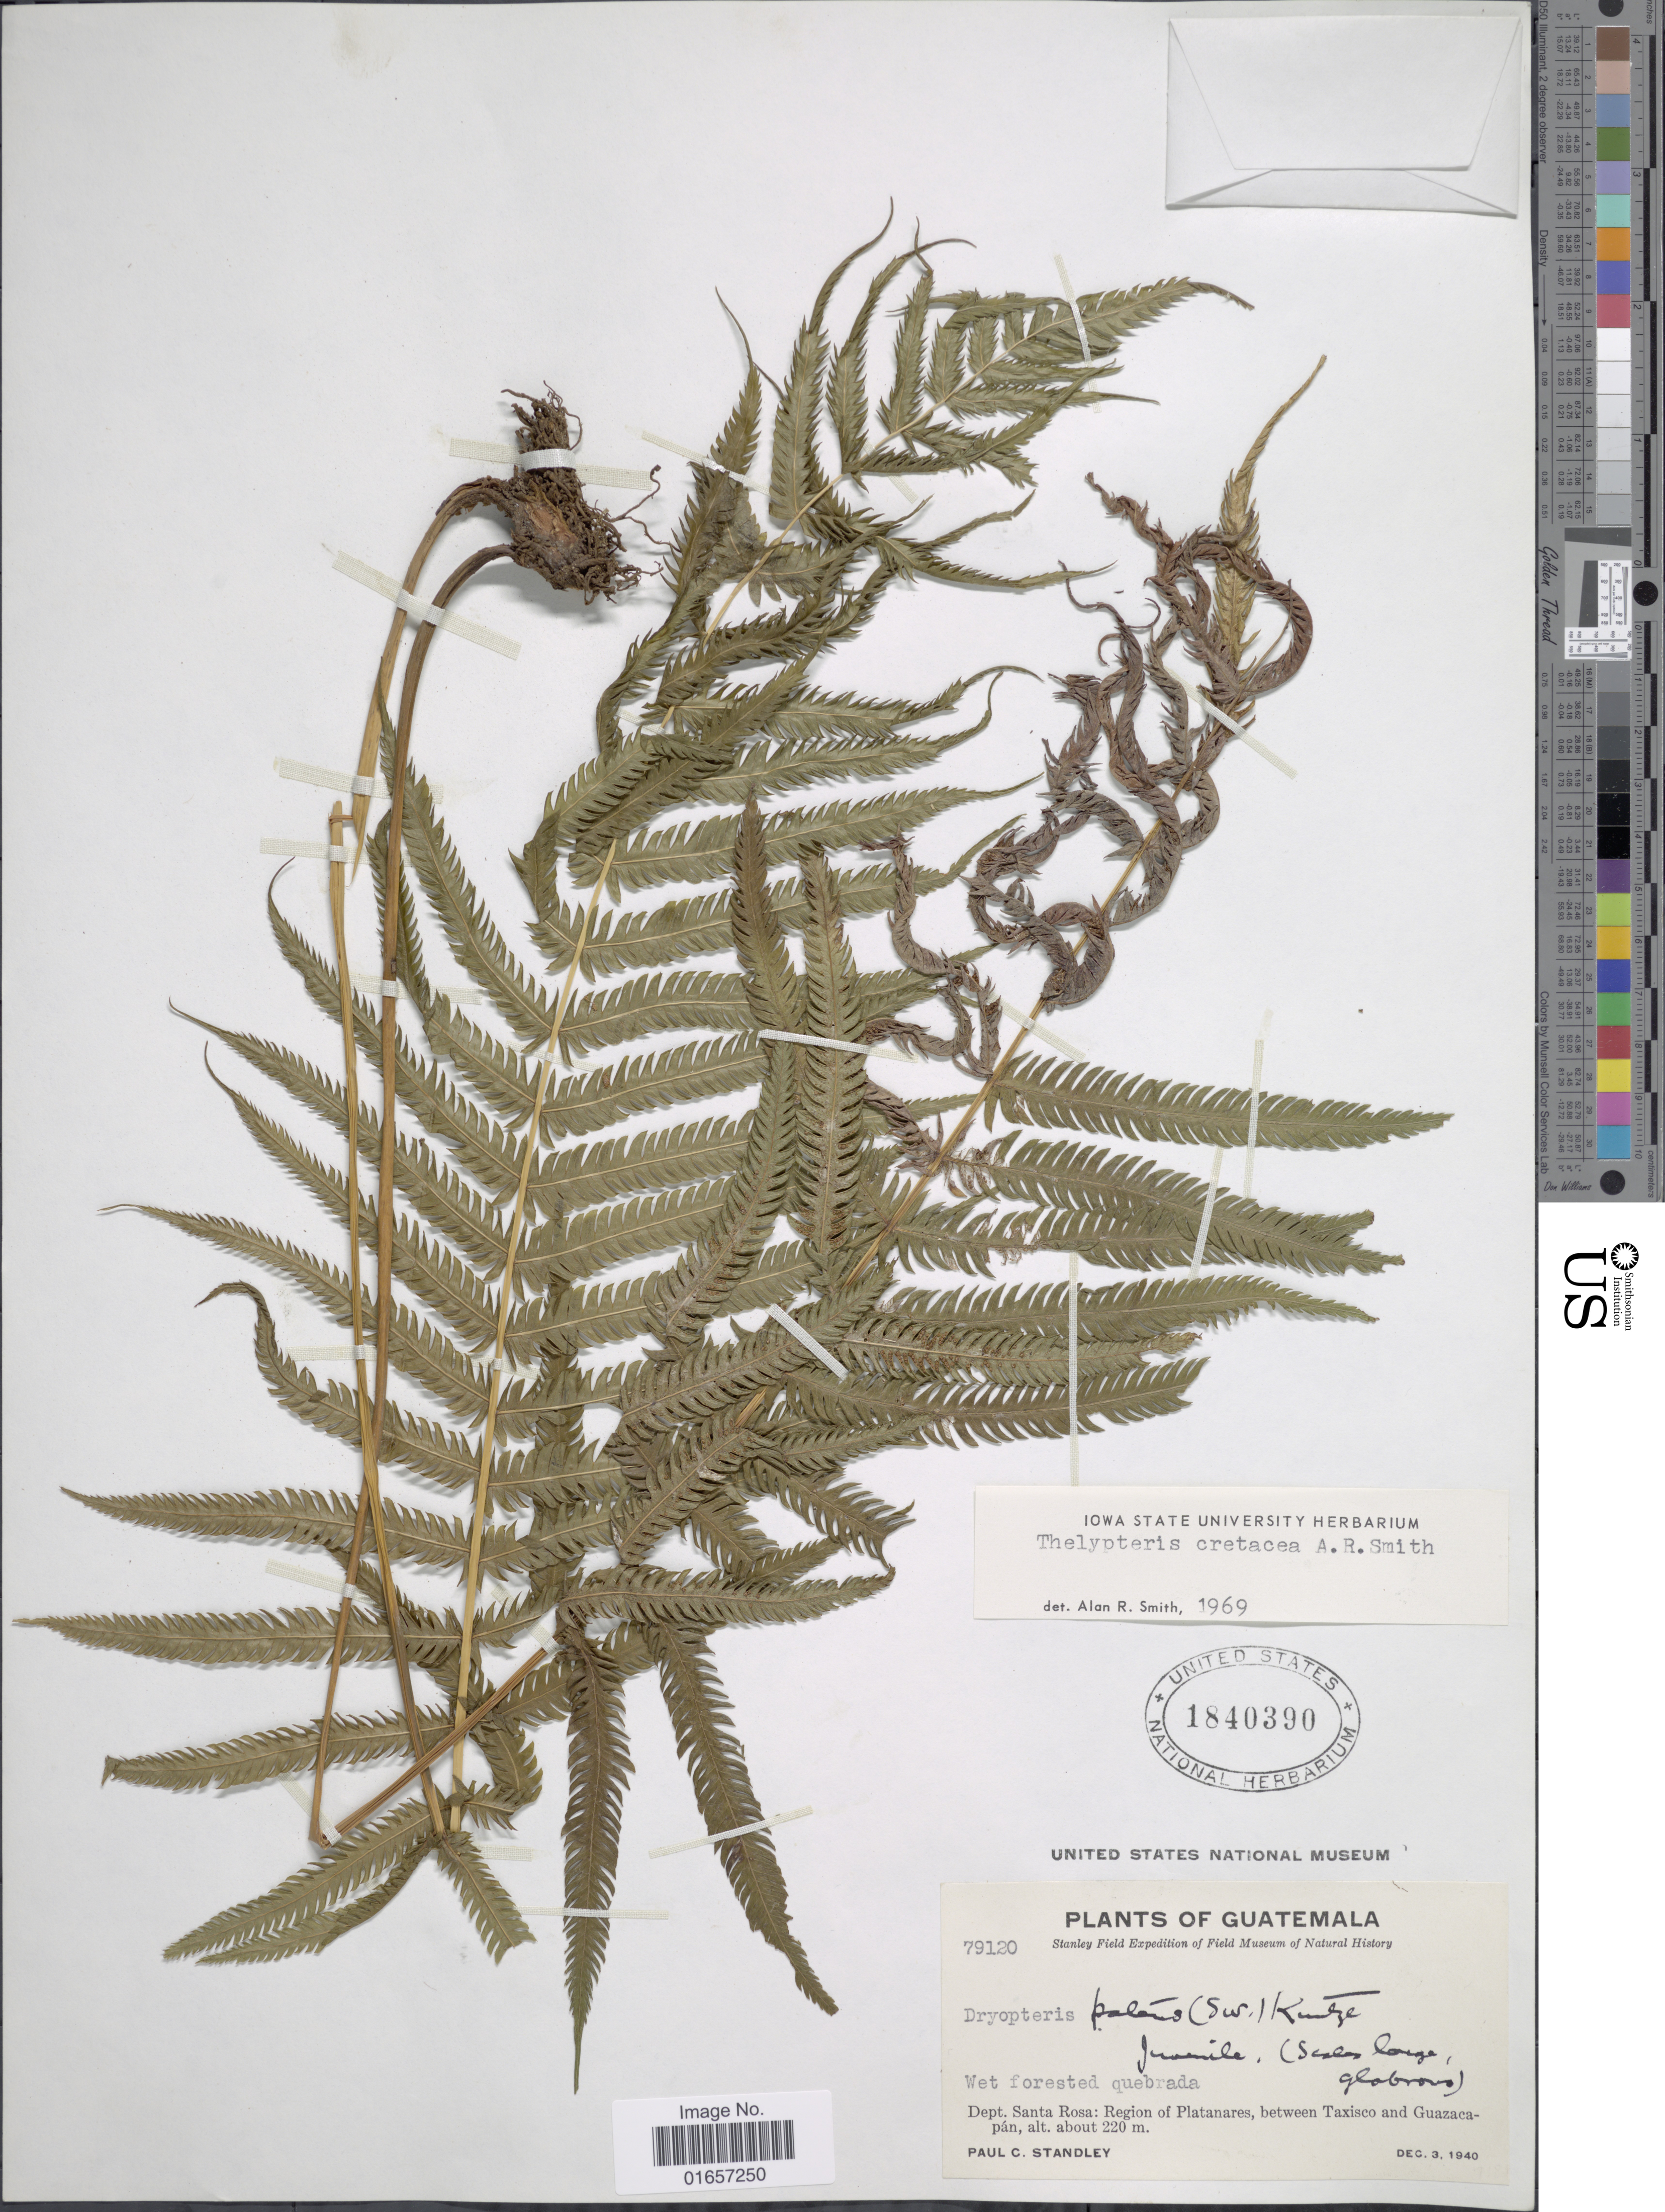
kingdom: Plantae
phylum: Tracheophyta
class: Polypodiopsida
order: Polypodiales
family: Thelypteridaceae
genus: Christella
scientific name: Christella cretacea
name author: (A.R. Sm.) Á. Löve & D. Löve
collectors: P. C. Standley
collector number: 79120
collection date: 1940-12-03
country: Guatemala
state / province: Santa Rosa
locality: Region of Plantanares, between Taxisco and Guazacapán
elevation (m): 220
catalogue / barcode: US 1840390